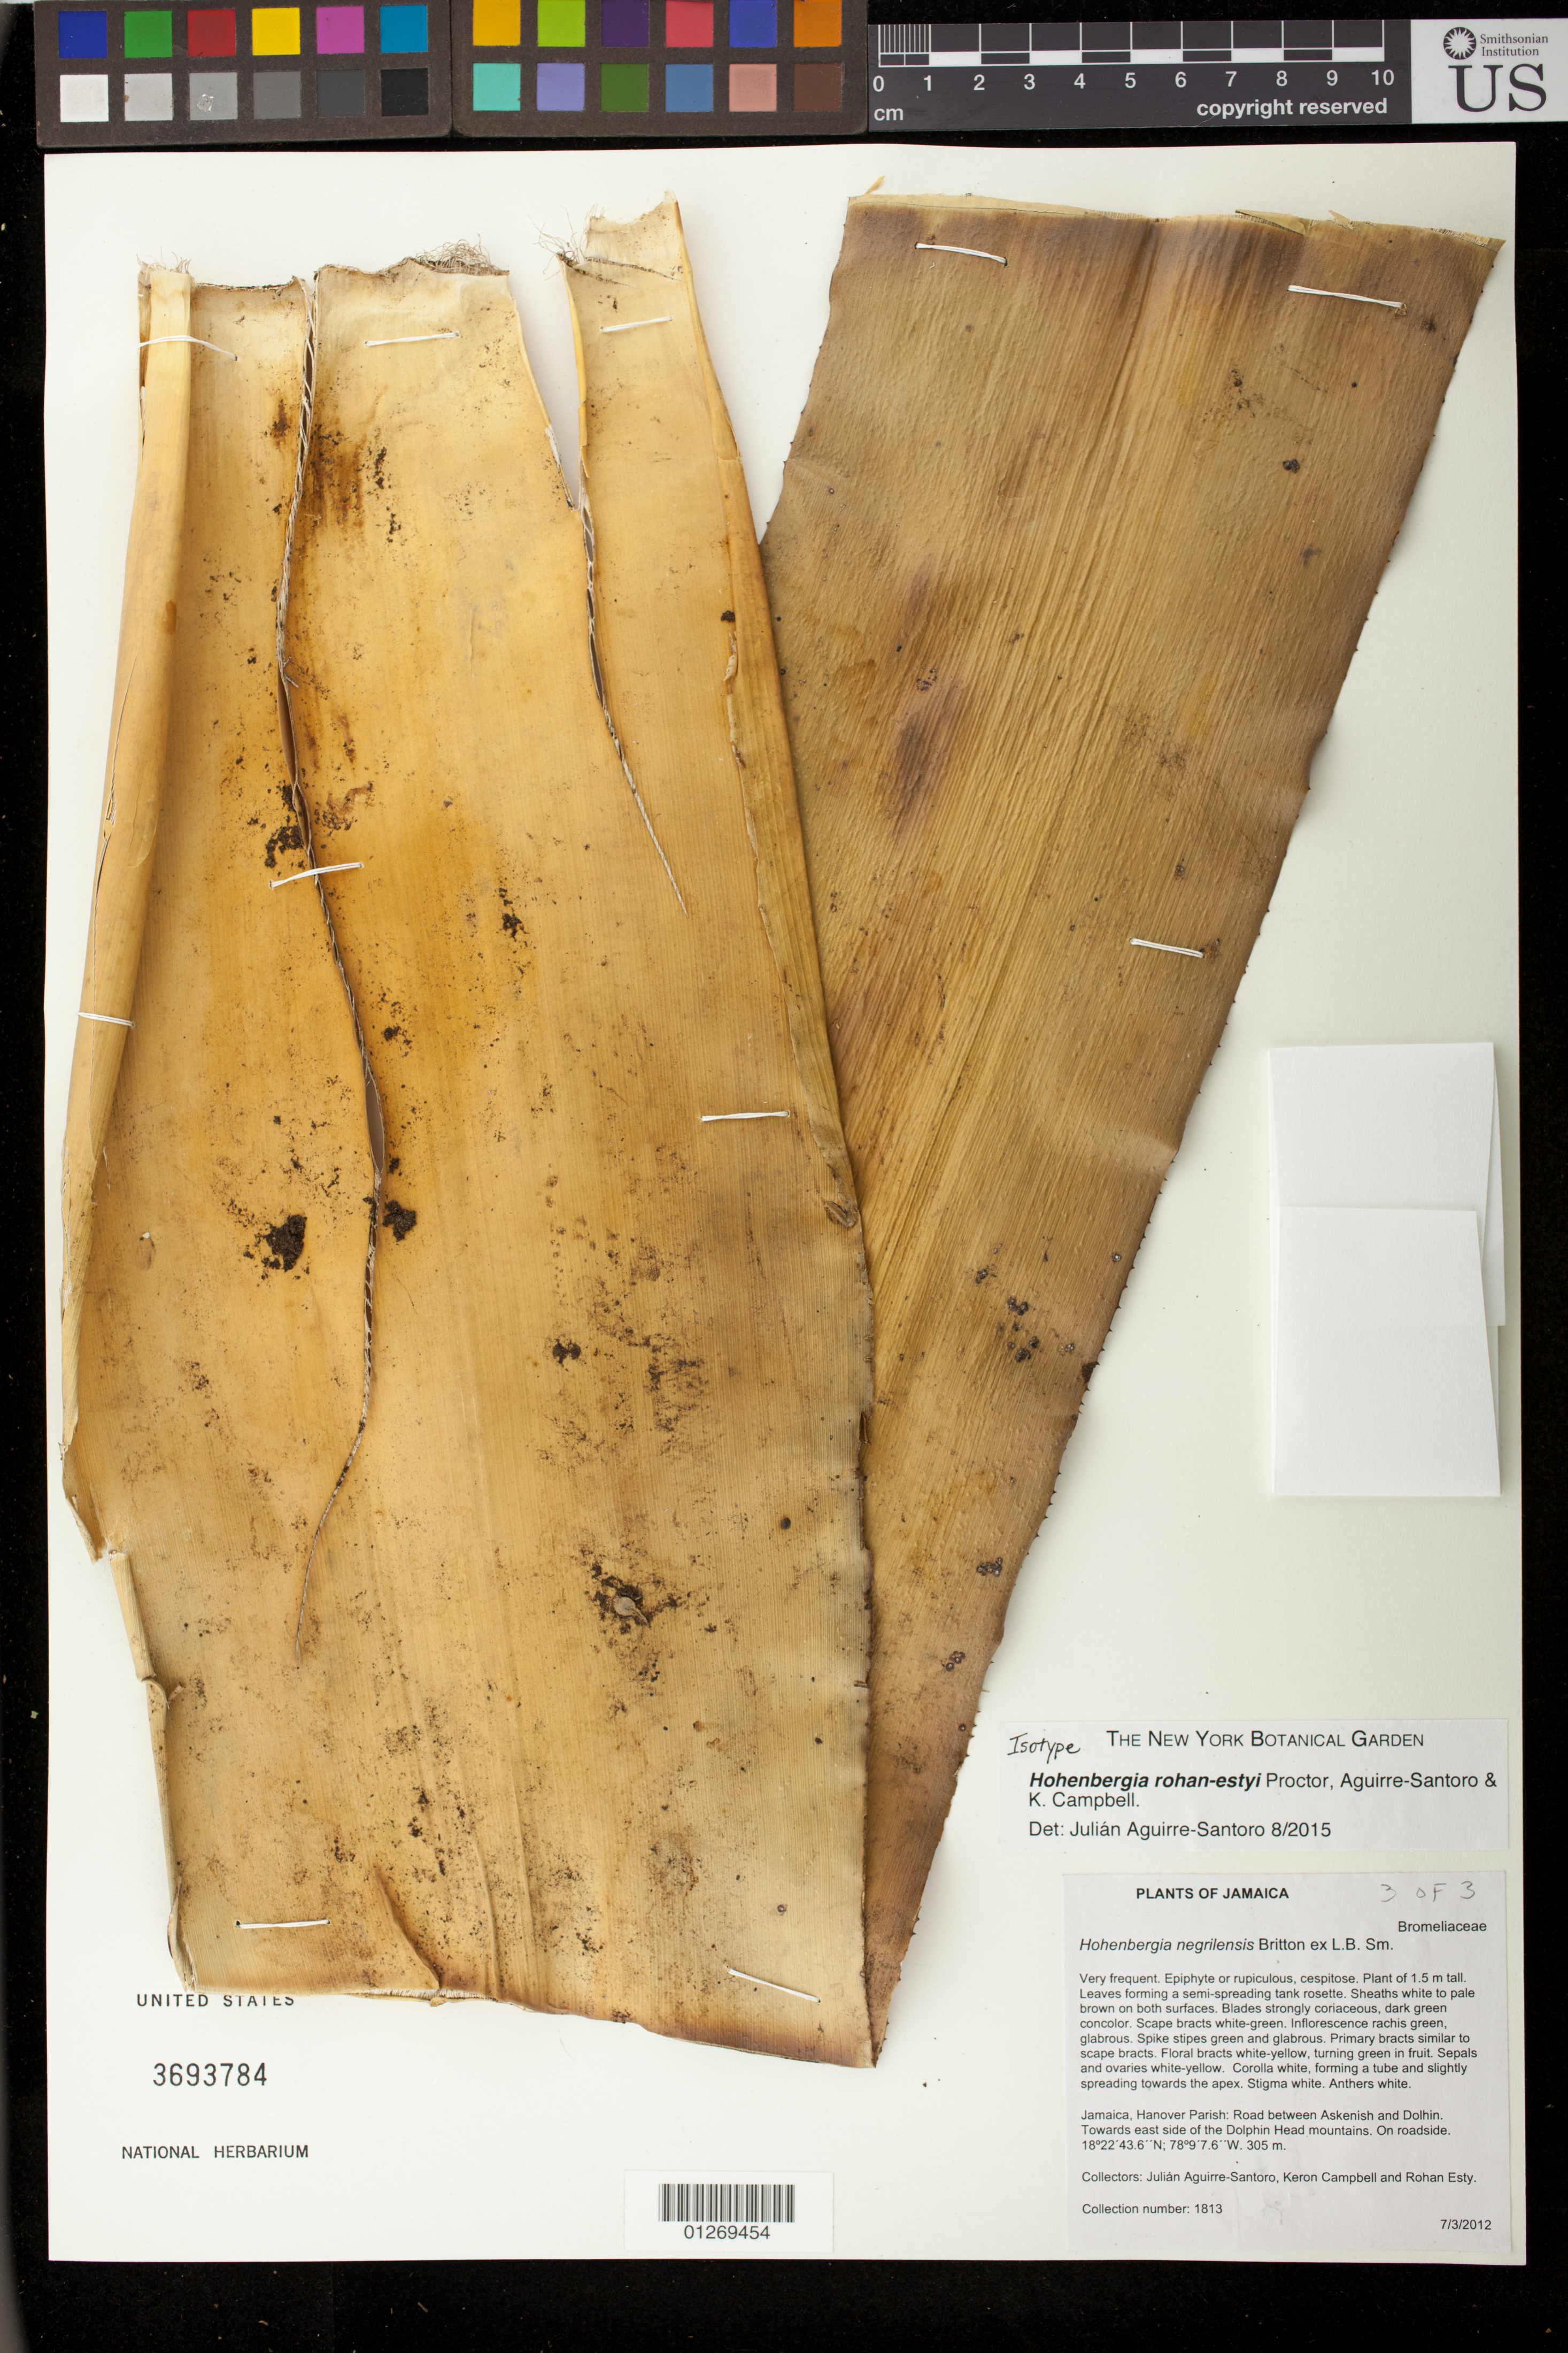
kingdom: Plantae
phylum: Tracheophyta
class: Liliopsida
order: Poales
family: Bromeliaceae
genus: Hohenbergia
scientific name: Hohenbergia rohan-estyi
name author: Proctor et al.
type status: Isotype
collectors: J. Aguirre-Santoro, K. Campbell & R. Esty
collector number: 1813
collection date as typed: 7/3/2012 [assumed to be 3 July 2012]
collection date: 2012-07-03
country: Jamaica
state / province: Hanover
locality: Hanover Parish: road between Askenish and Dolhin. Towards east side of the Dolphin Head Mountains.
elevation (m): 305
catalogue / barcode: US 3693784